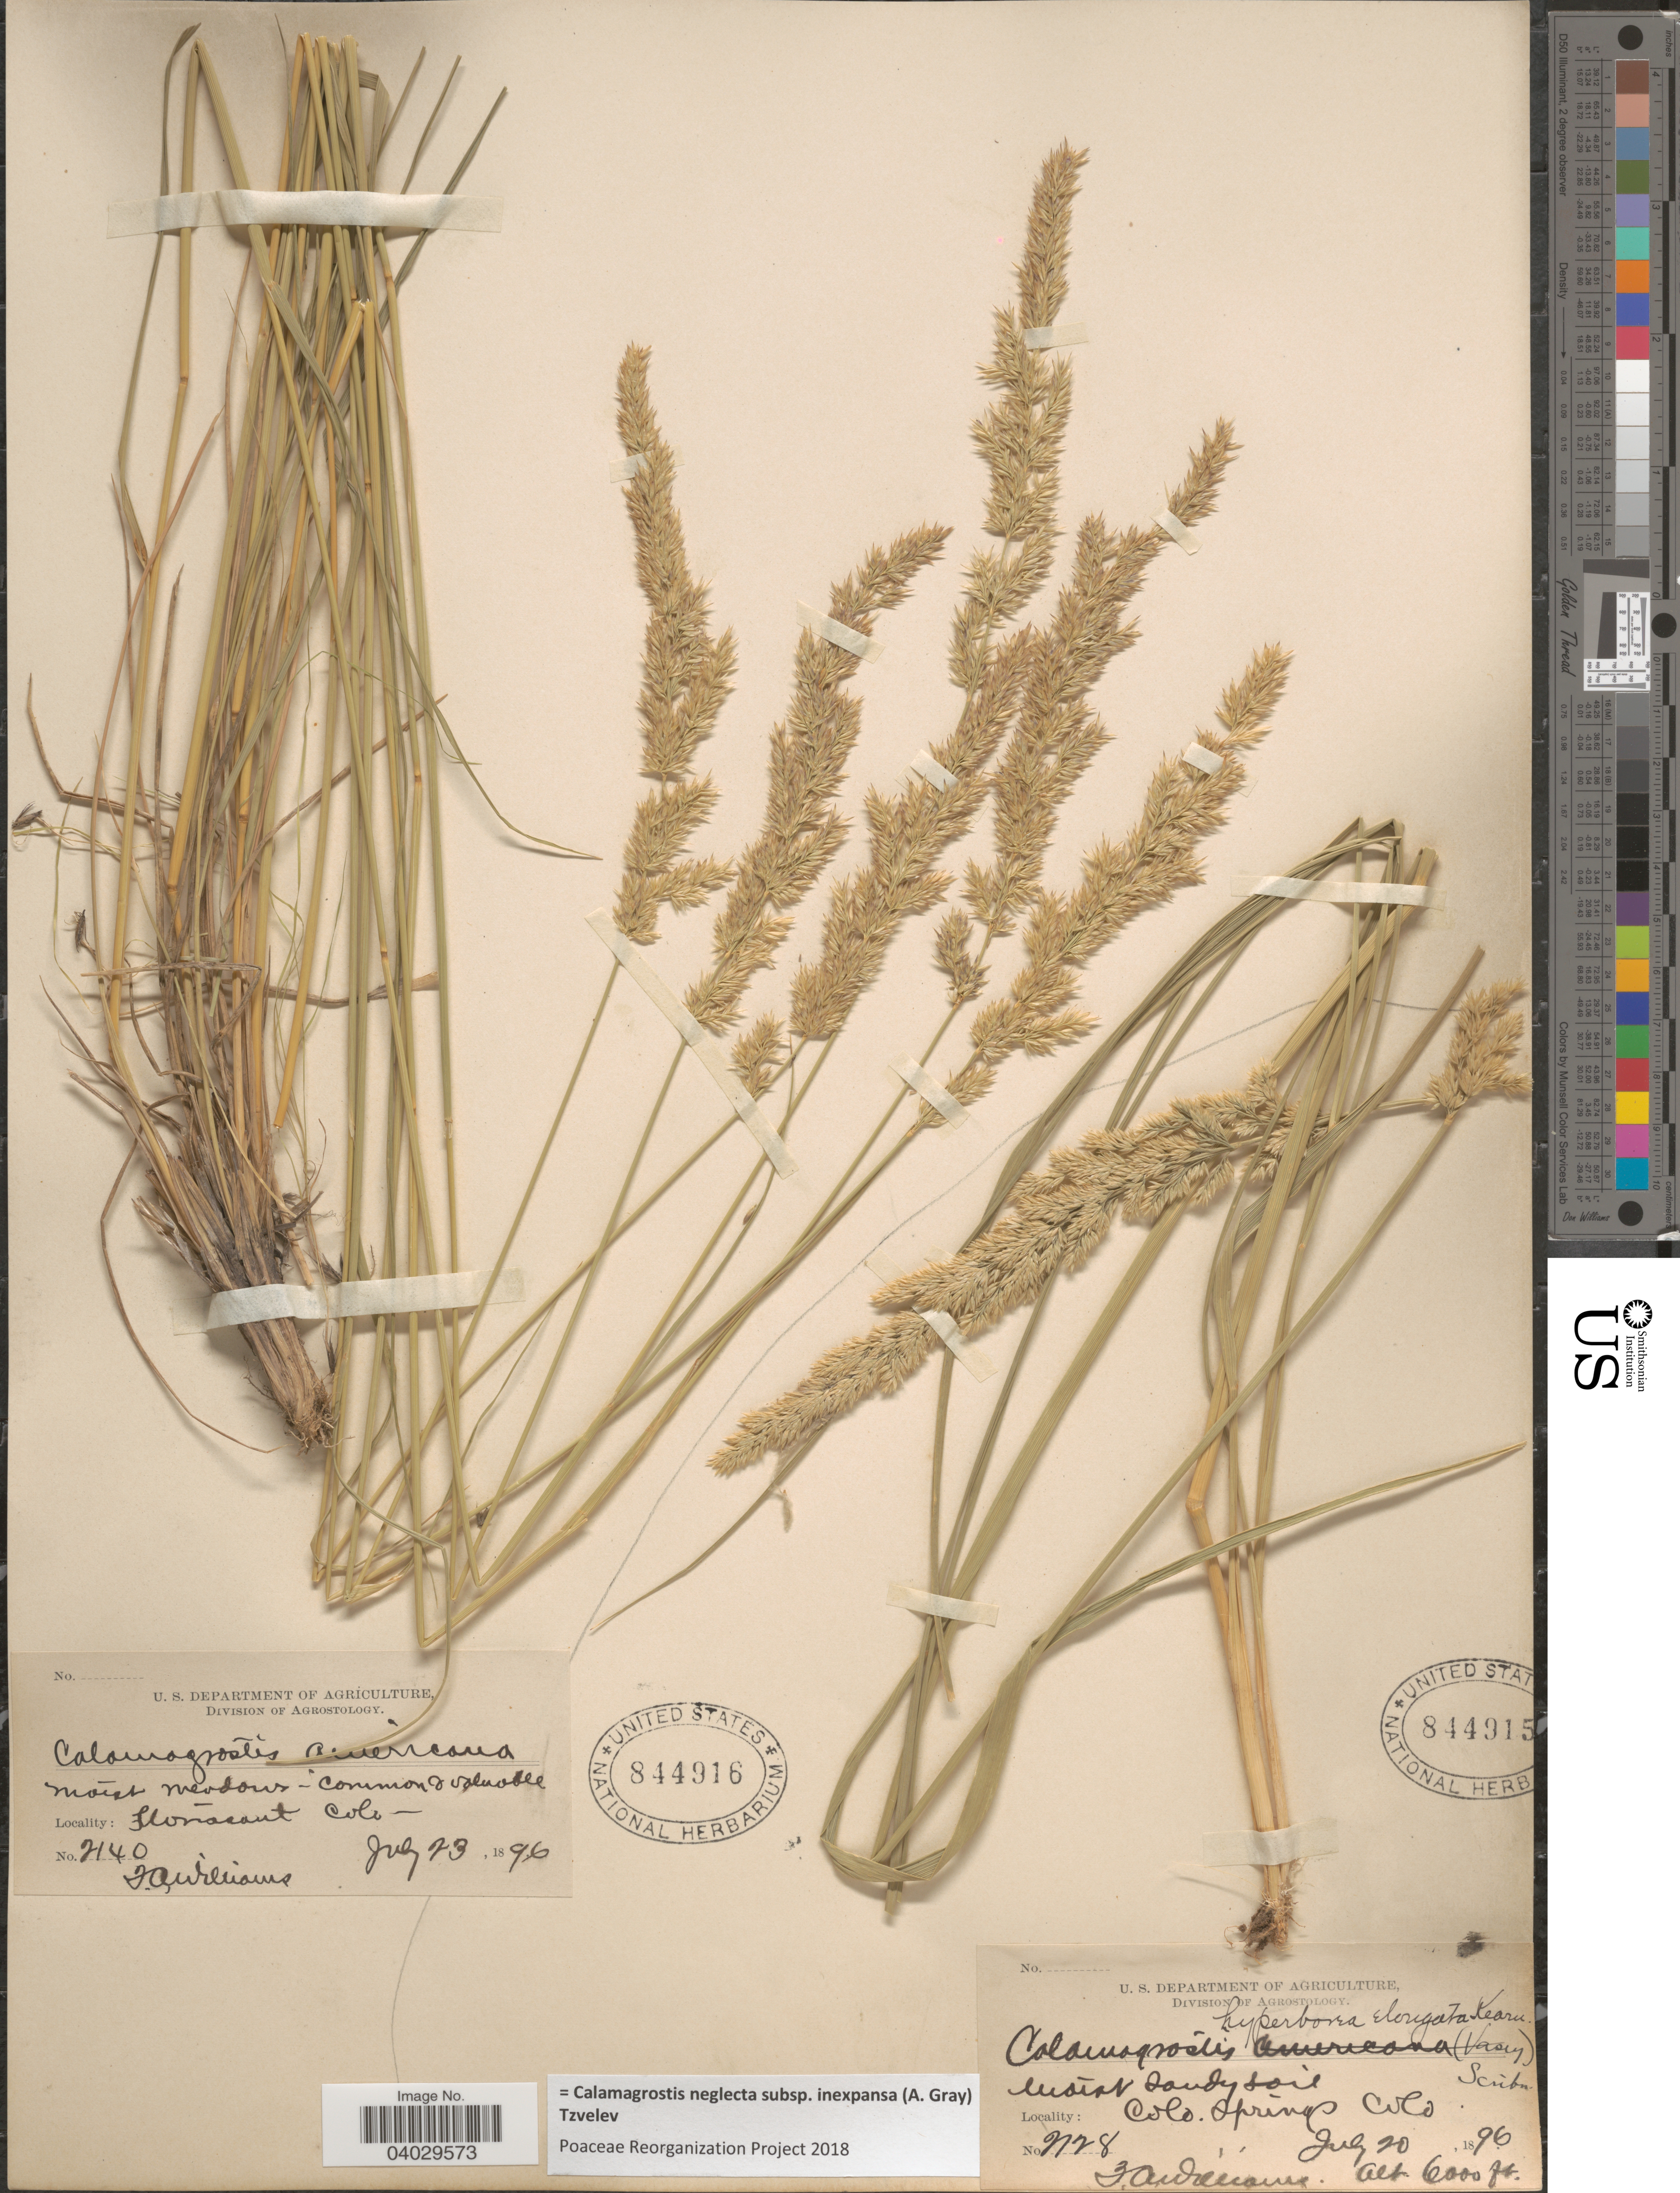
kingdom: Plantae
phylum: Tracheophyta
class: Liliopsida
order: Poales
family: Poaceae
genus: Calamagrostis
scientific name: Calamagrostis neglecta subsp. inexpansa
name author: (A. Gray) Tzvelev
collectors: T. Williams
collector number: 2140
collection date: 1896-07-23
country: United States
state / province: Colorado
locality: Florissant.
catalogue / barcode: US 844916-2